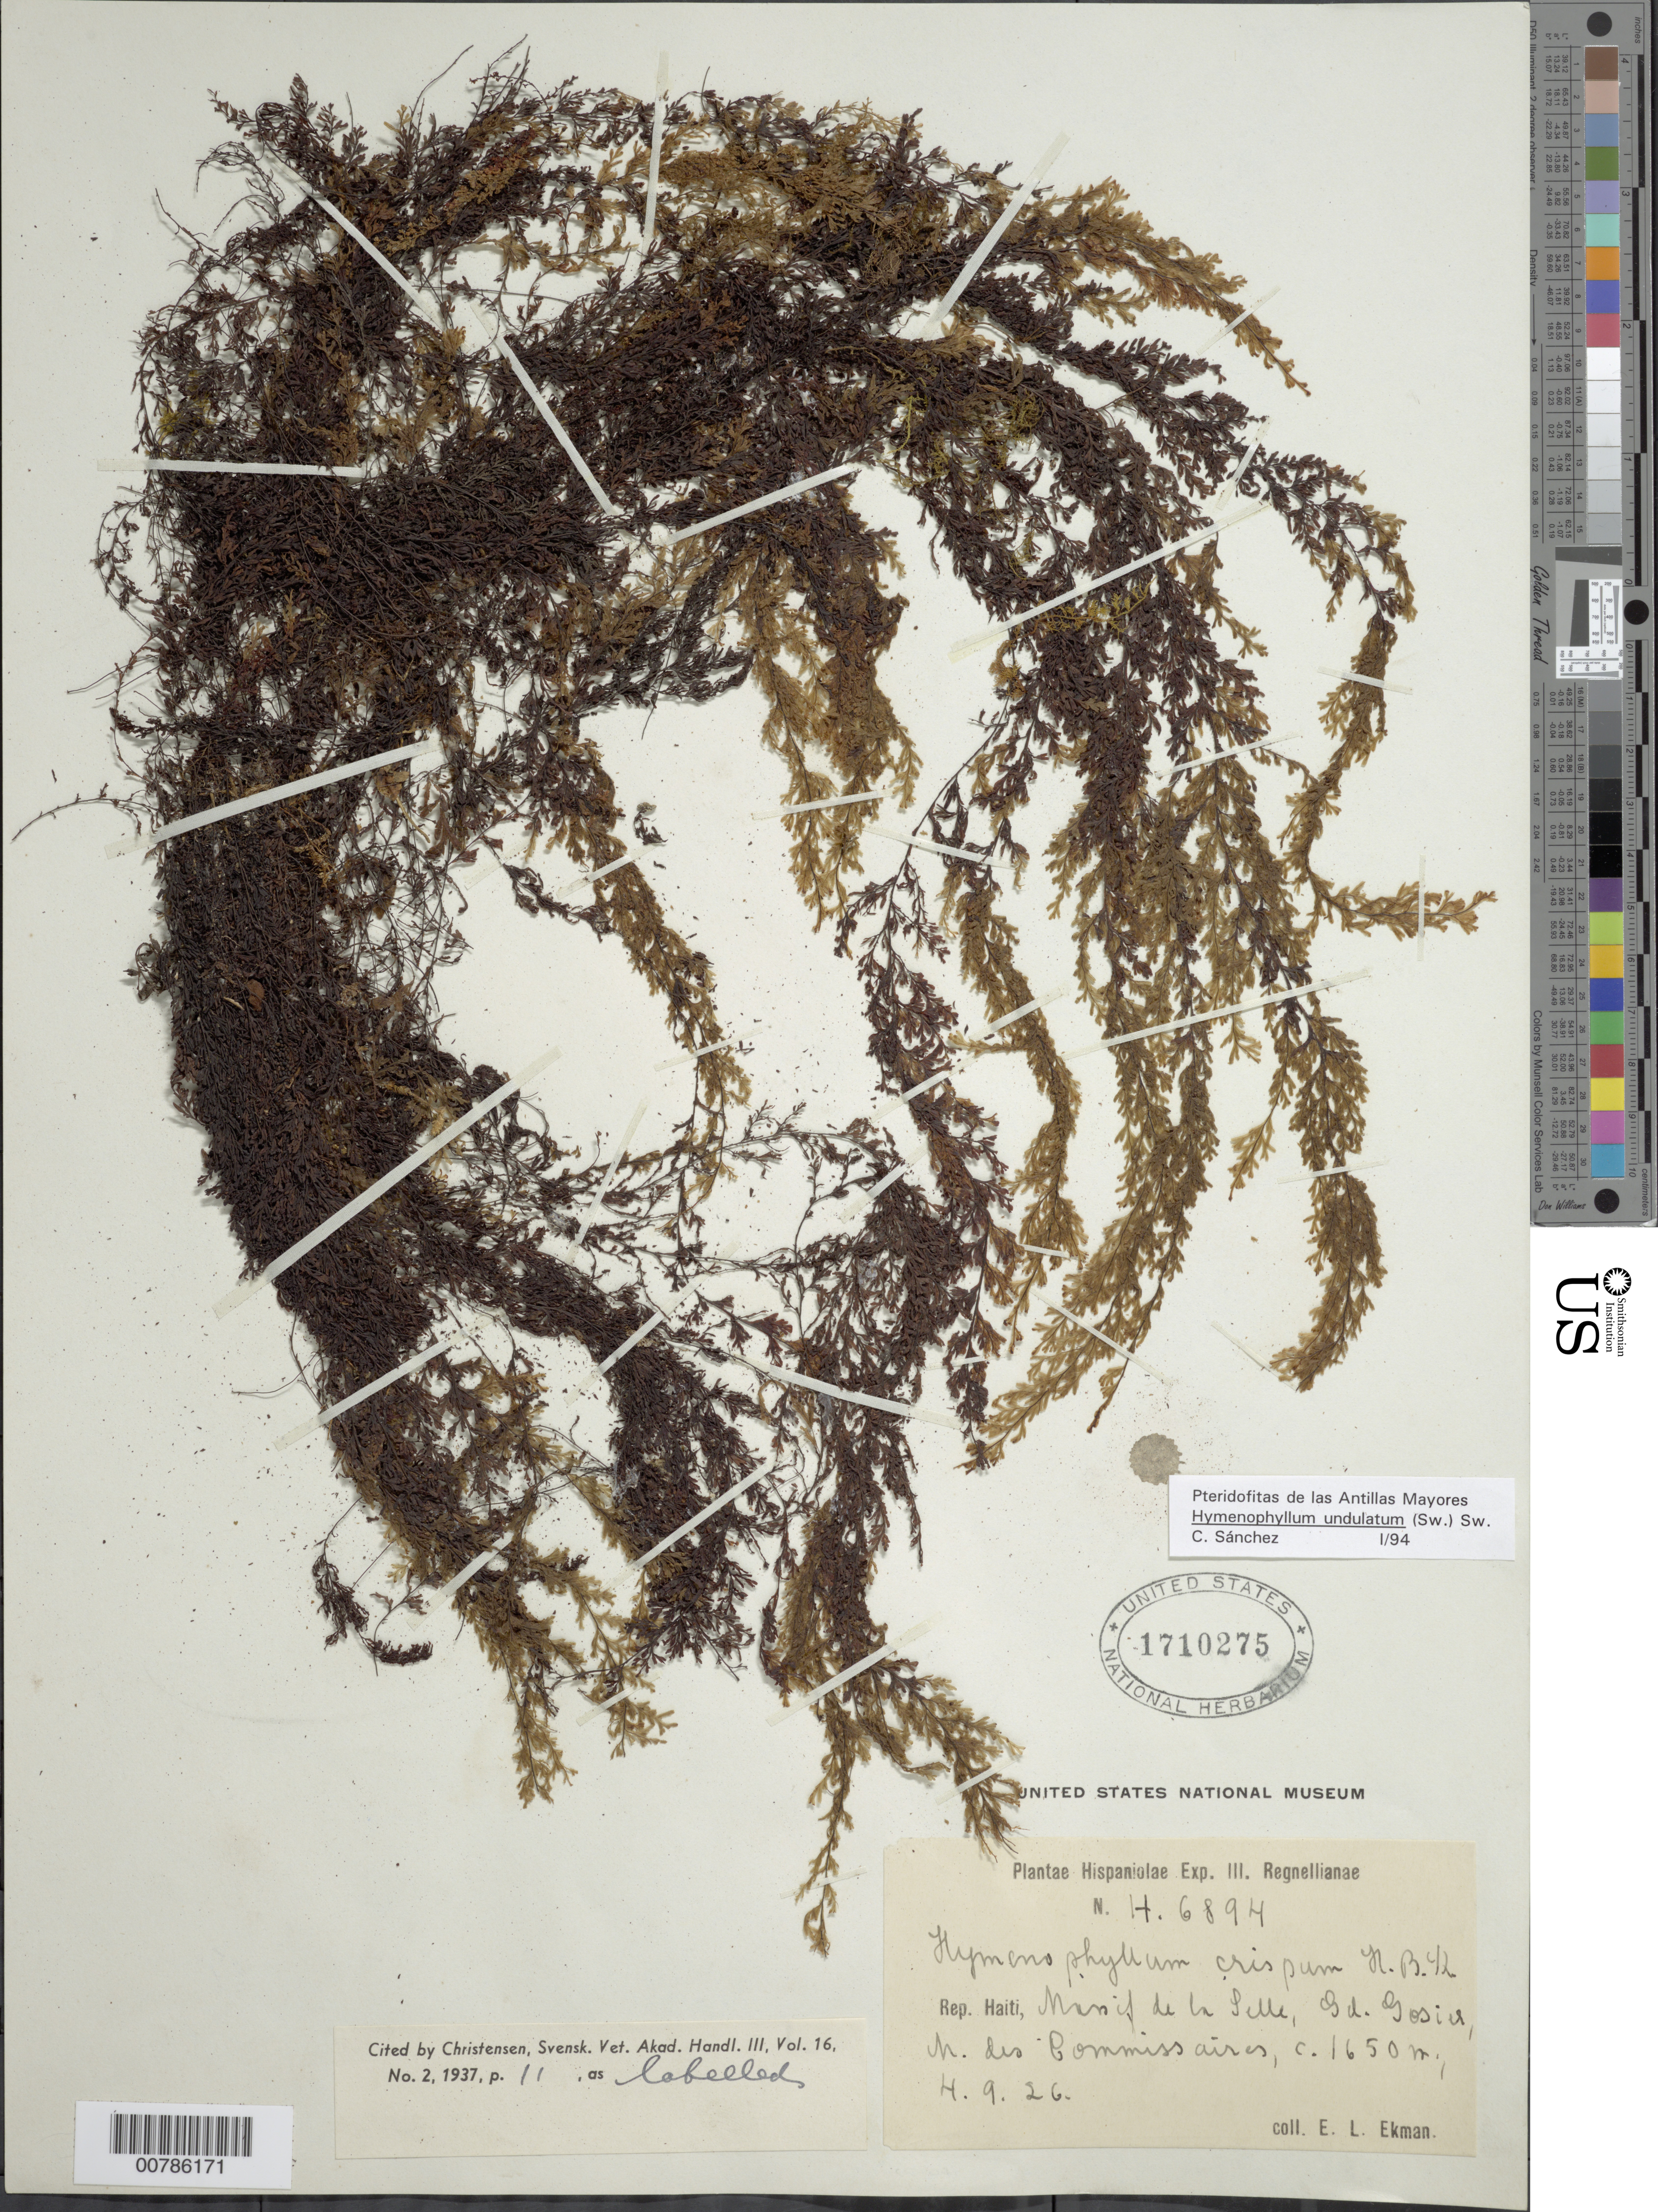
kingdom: Plantae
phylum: Tracheophyta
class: Polypodiopsida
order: Hymenophyllales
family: Hymenophyllaceae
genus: Hymenophyllum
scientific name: Hymenophyllum undulatum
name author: (Sw.) Sw.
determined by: Sánchez, C. A.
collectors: E. L. Ekman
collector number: H 6894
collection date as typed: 04 Sep 1926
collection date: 1926-09-04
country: Haiti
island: Hispaniola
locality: Massif de la Selle, Gd. Gosier, M. des Commissaires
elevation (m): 1650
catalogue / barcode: US 1710275